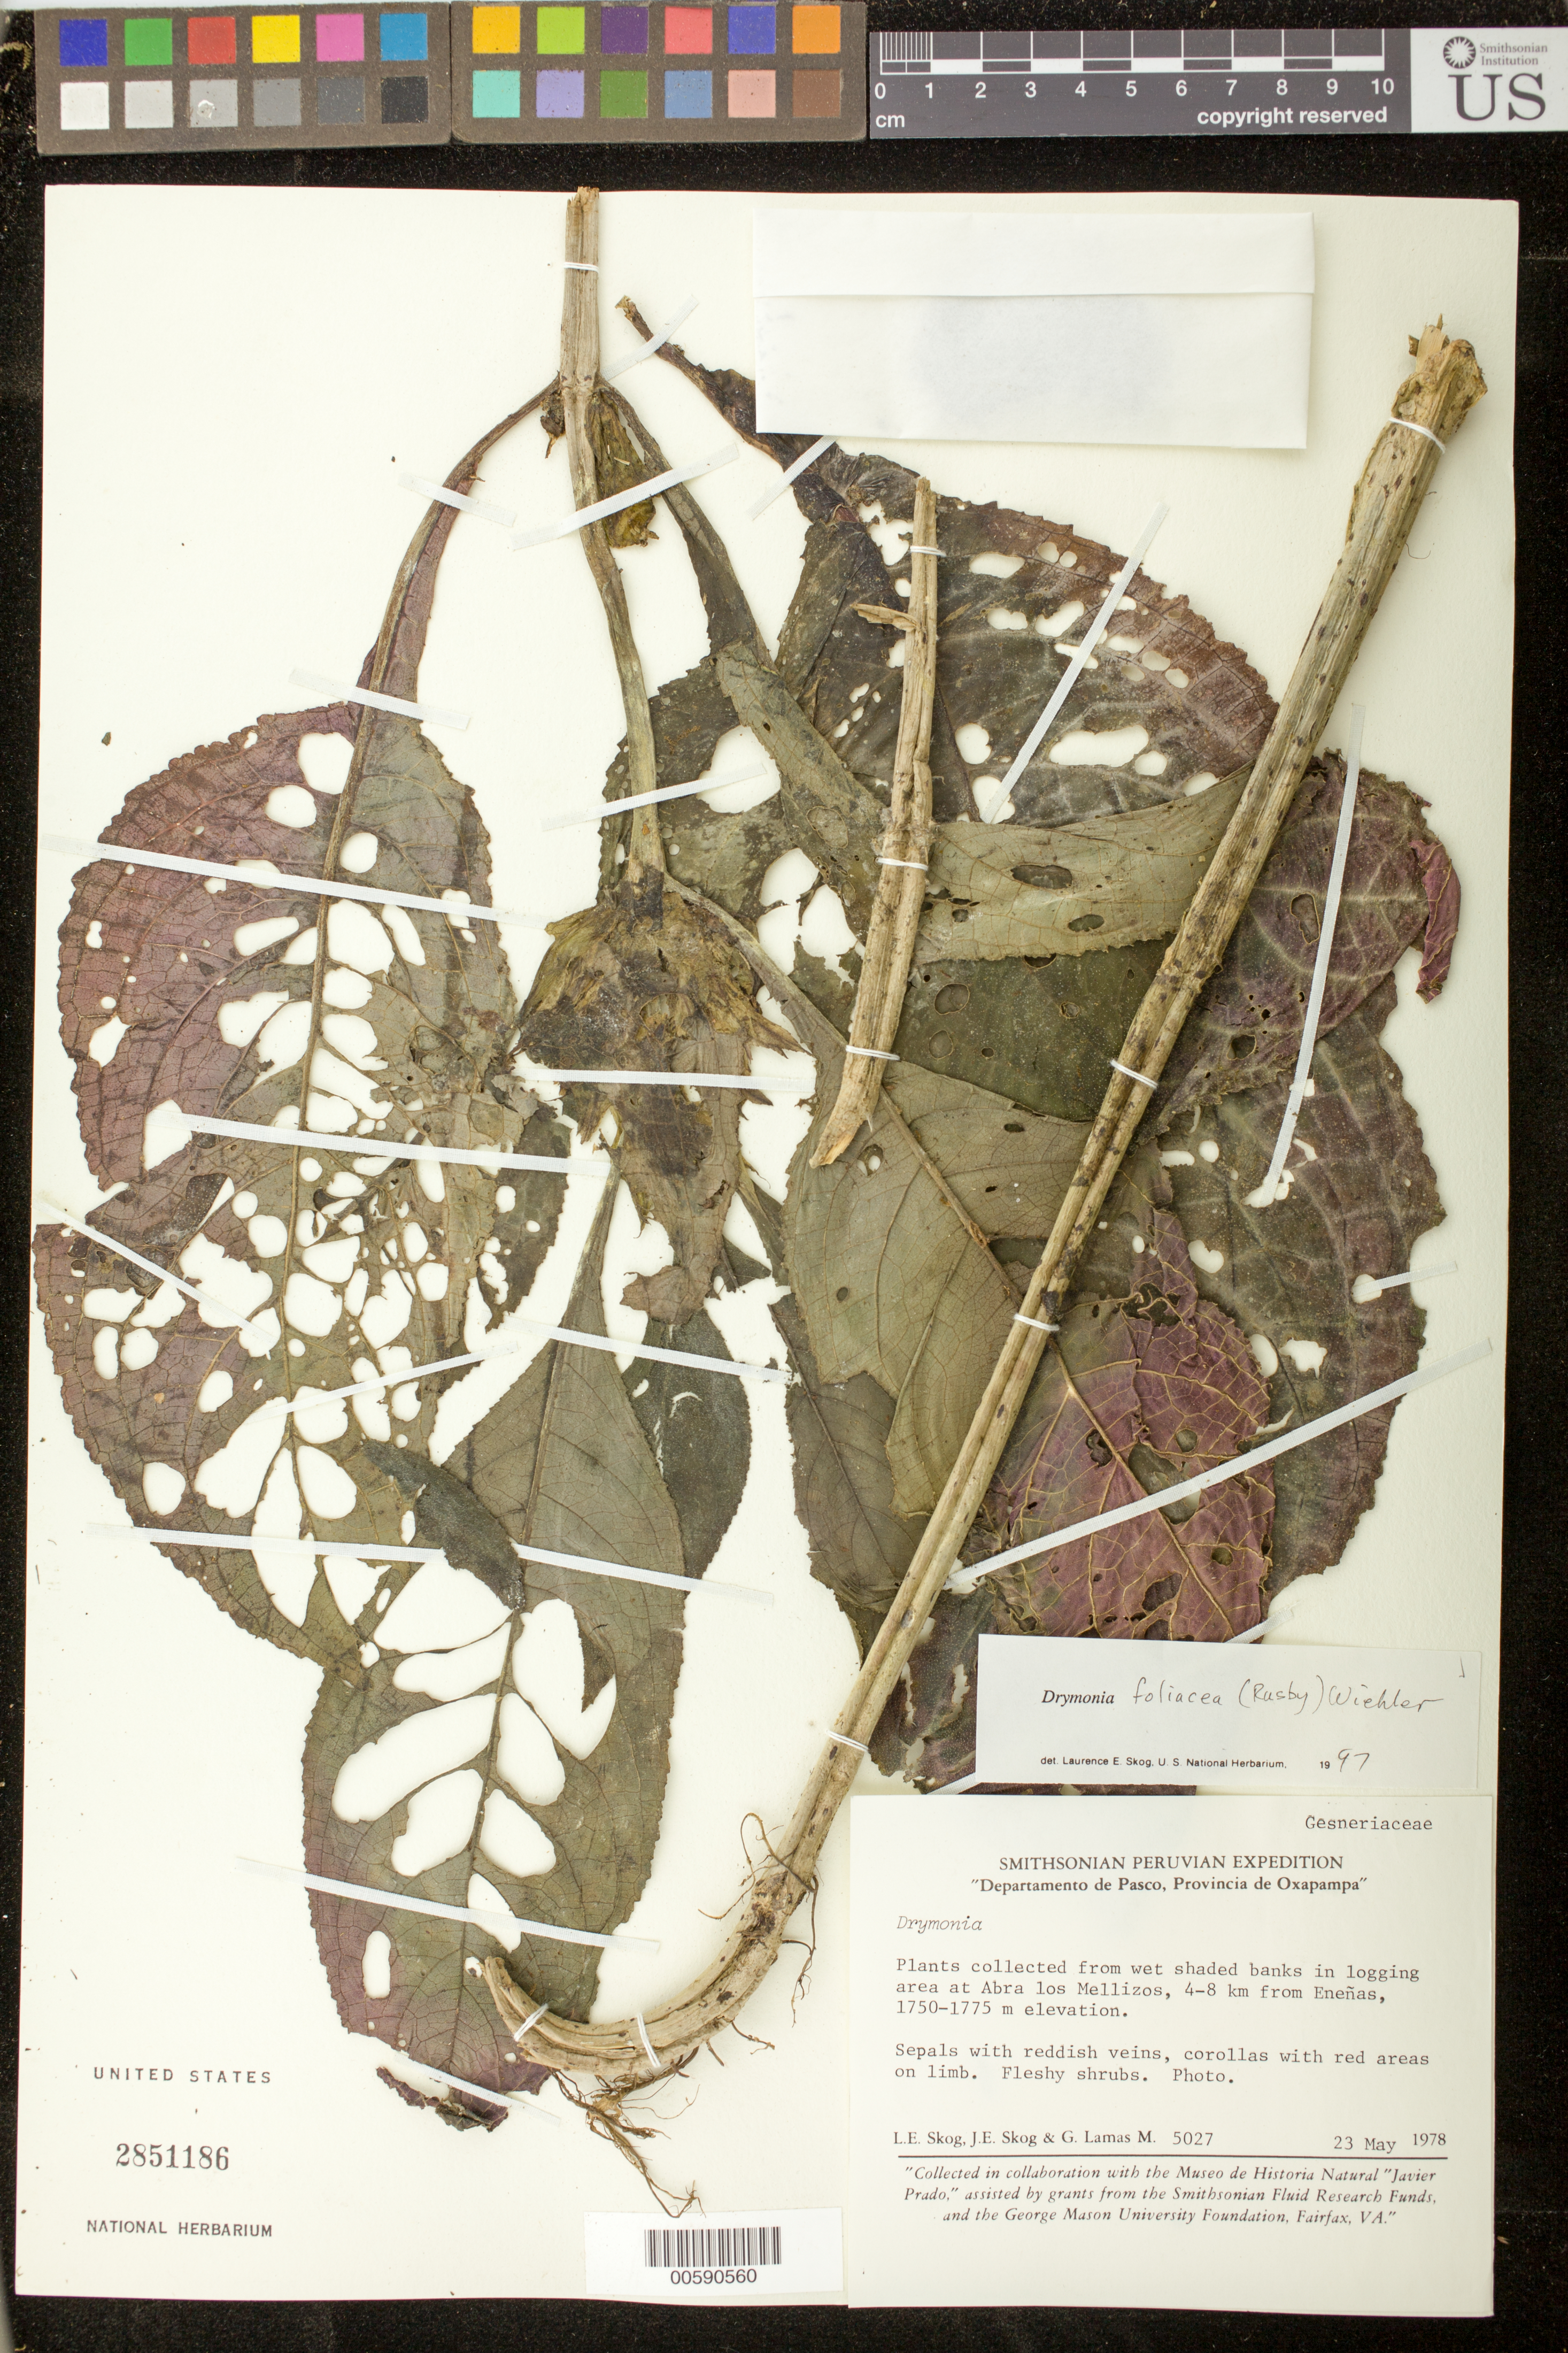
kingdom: Plantae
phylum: Tracheophyta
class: Magnoliopsida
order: Lamiales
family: Gesneriaceae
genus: Drymonia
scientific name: Drymonia foliacea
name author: (Rusby) Wiehler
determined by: Skog, Laurence E.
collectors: L. E. Skog, J. E. Skog & G. Lamas M.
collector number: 5027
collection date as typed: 23 May 1978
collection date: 1978-05-23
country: Peru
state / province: Pasco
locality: Prov. Oxapampa; Abra los Mellizos, 4-8 km from Eneñas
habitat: Wet shaded banks in logging area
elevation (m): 1750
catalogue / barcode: US 2851186